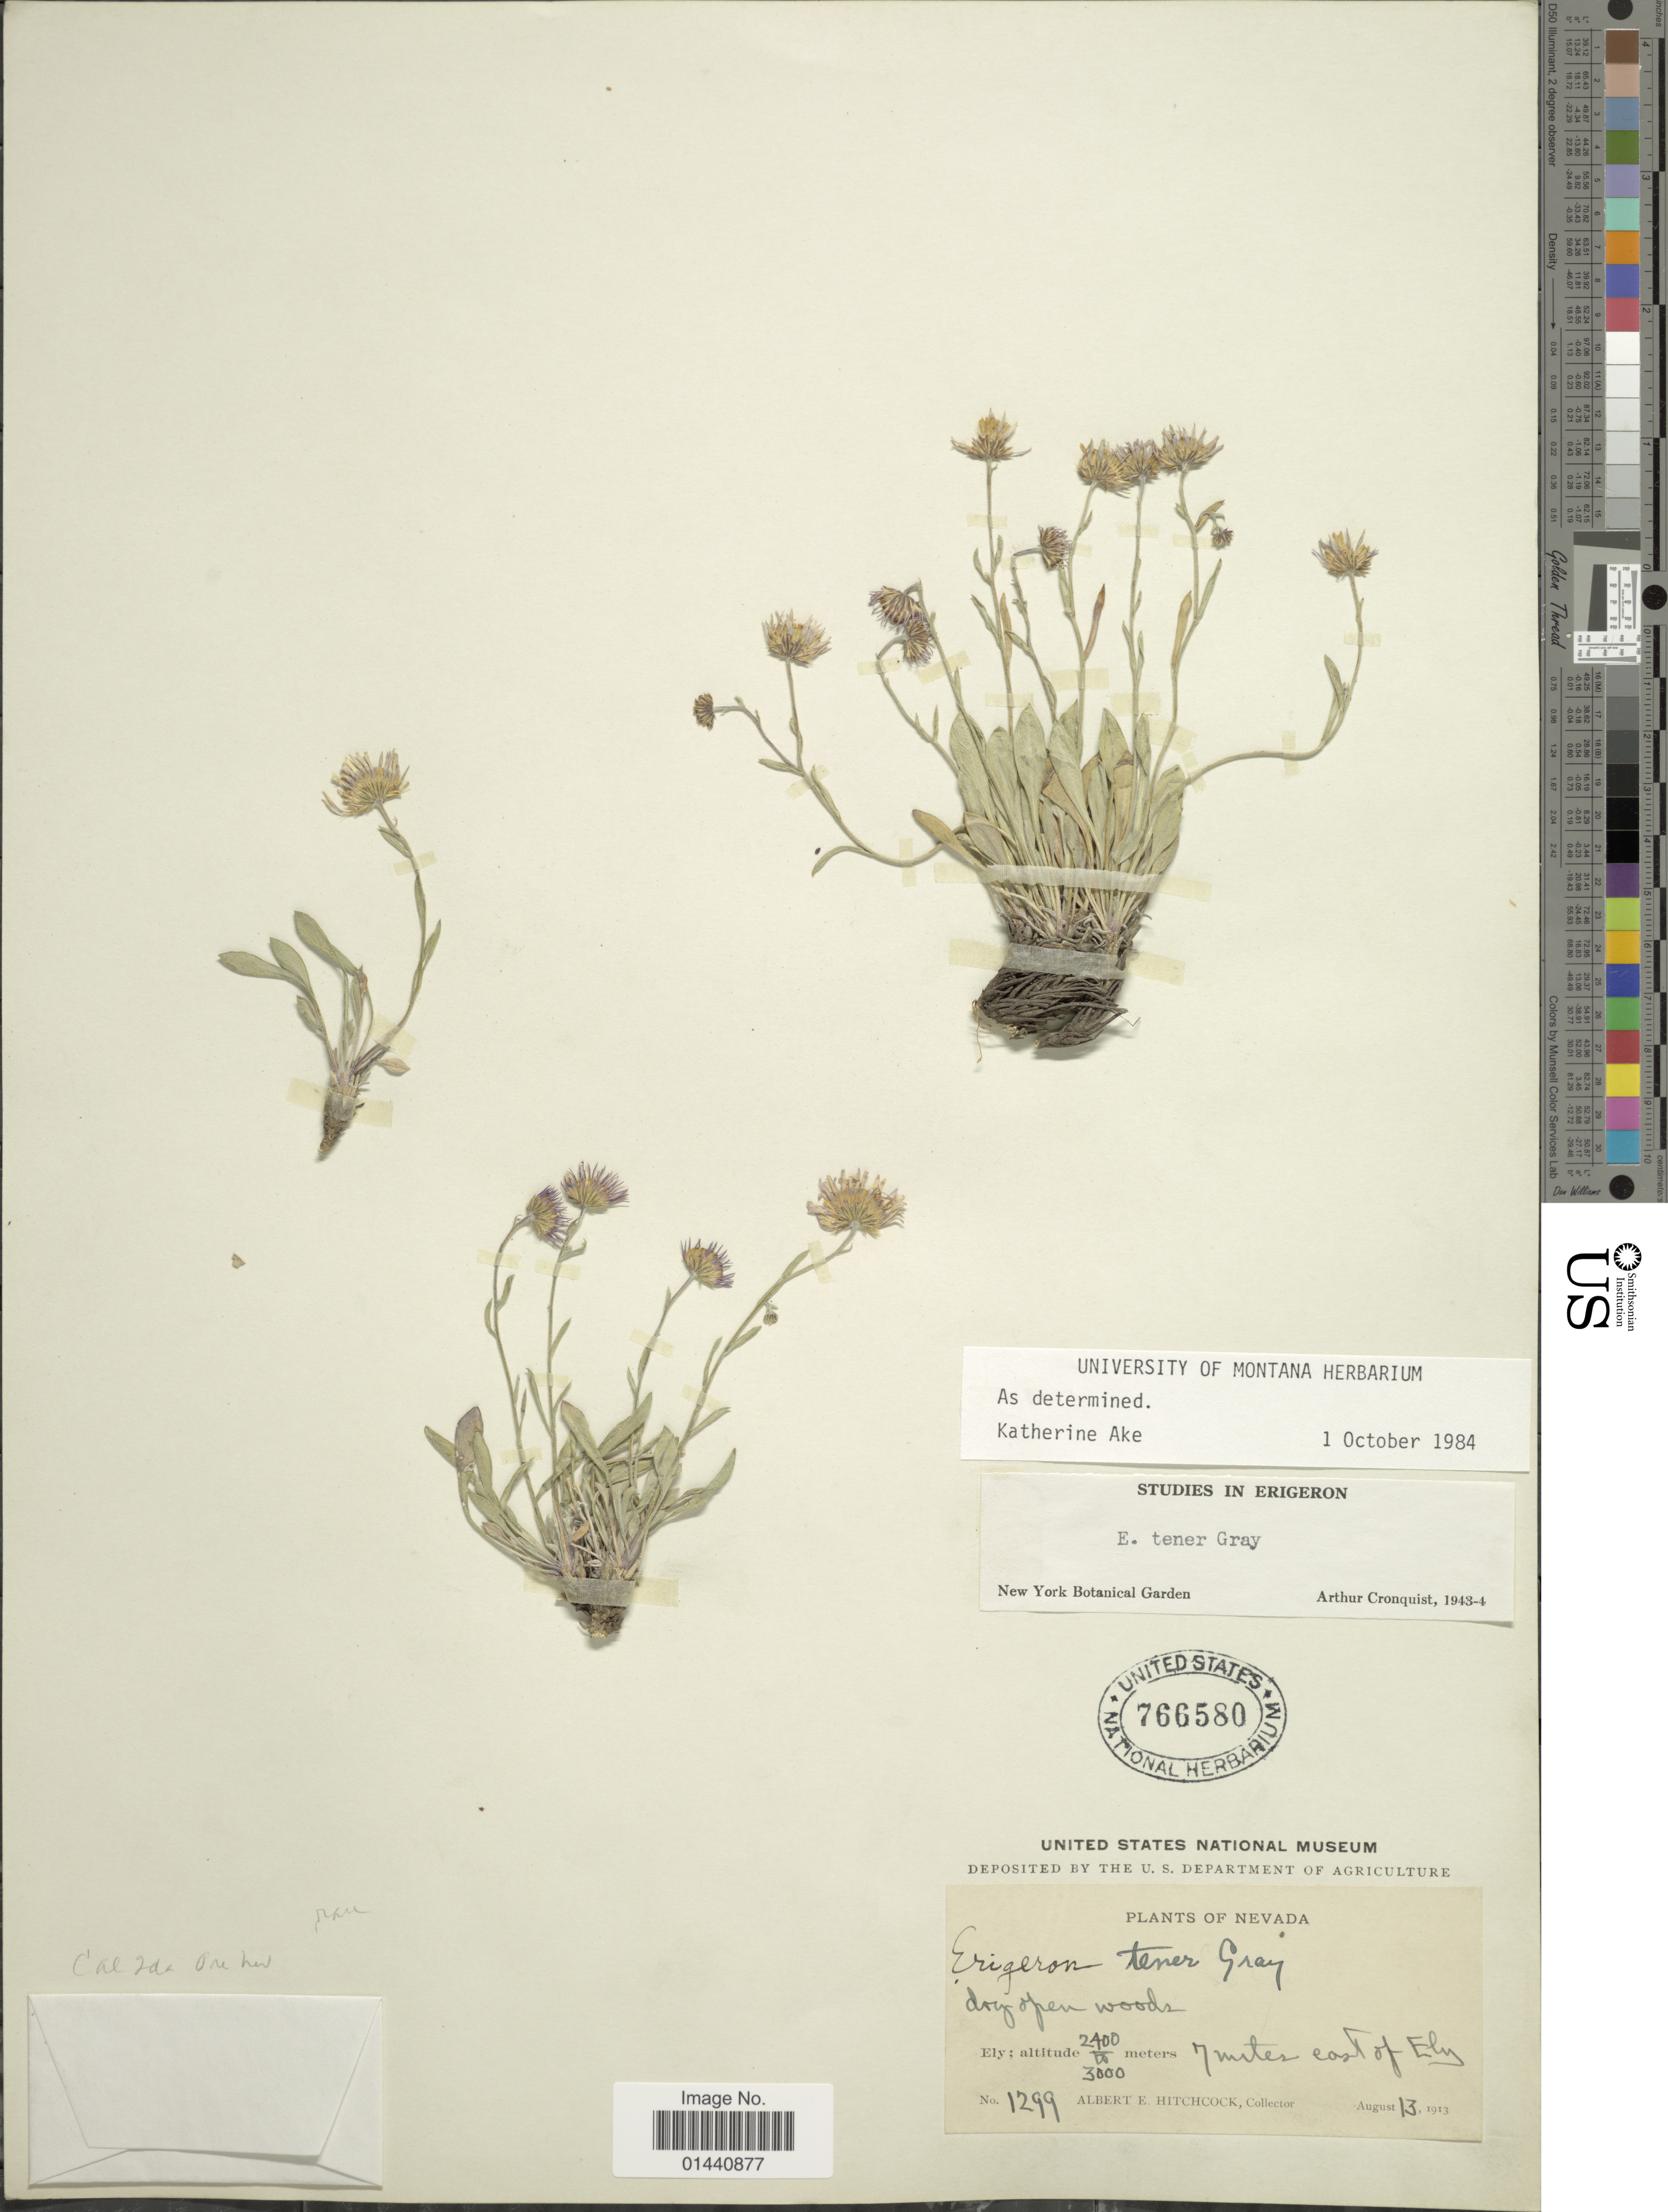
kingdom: Plantae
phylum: Tracheophyta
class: Magnoliopsida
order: Asterales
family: Asteraceae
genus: Erigeron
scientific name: Erigeron tener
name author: A. Gray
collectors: A. S. Hitchcock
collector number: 1299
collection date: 1913-08-13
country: United States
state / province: Nevada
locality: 7 miter east of Ely.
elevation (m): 2400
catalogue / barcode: US 766580